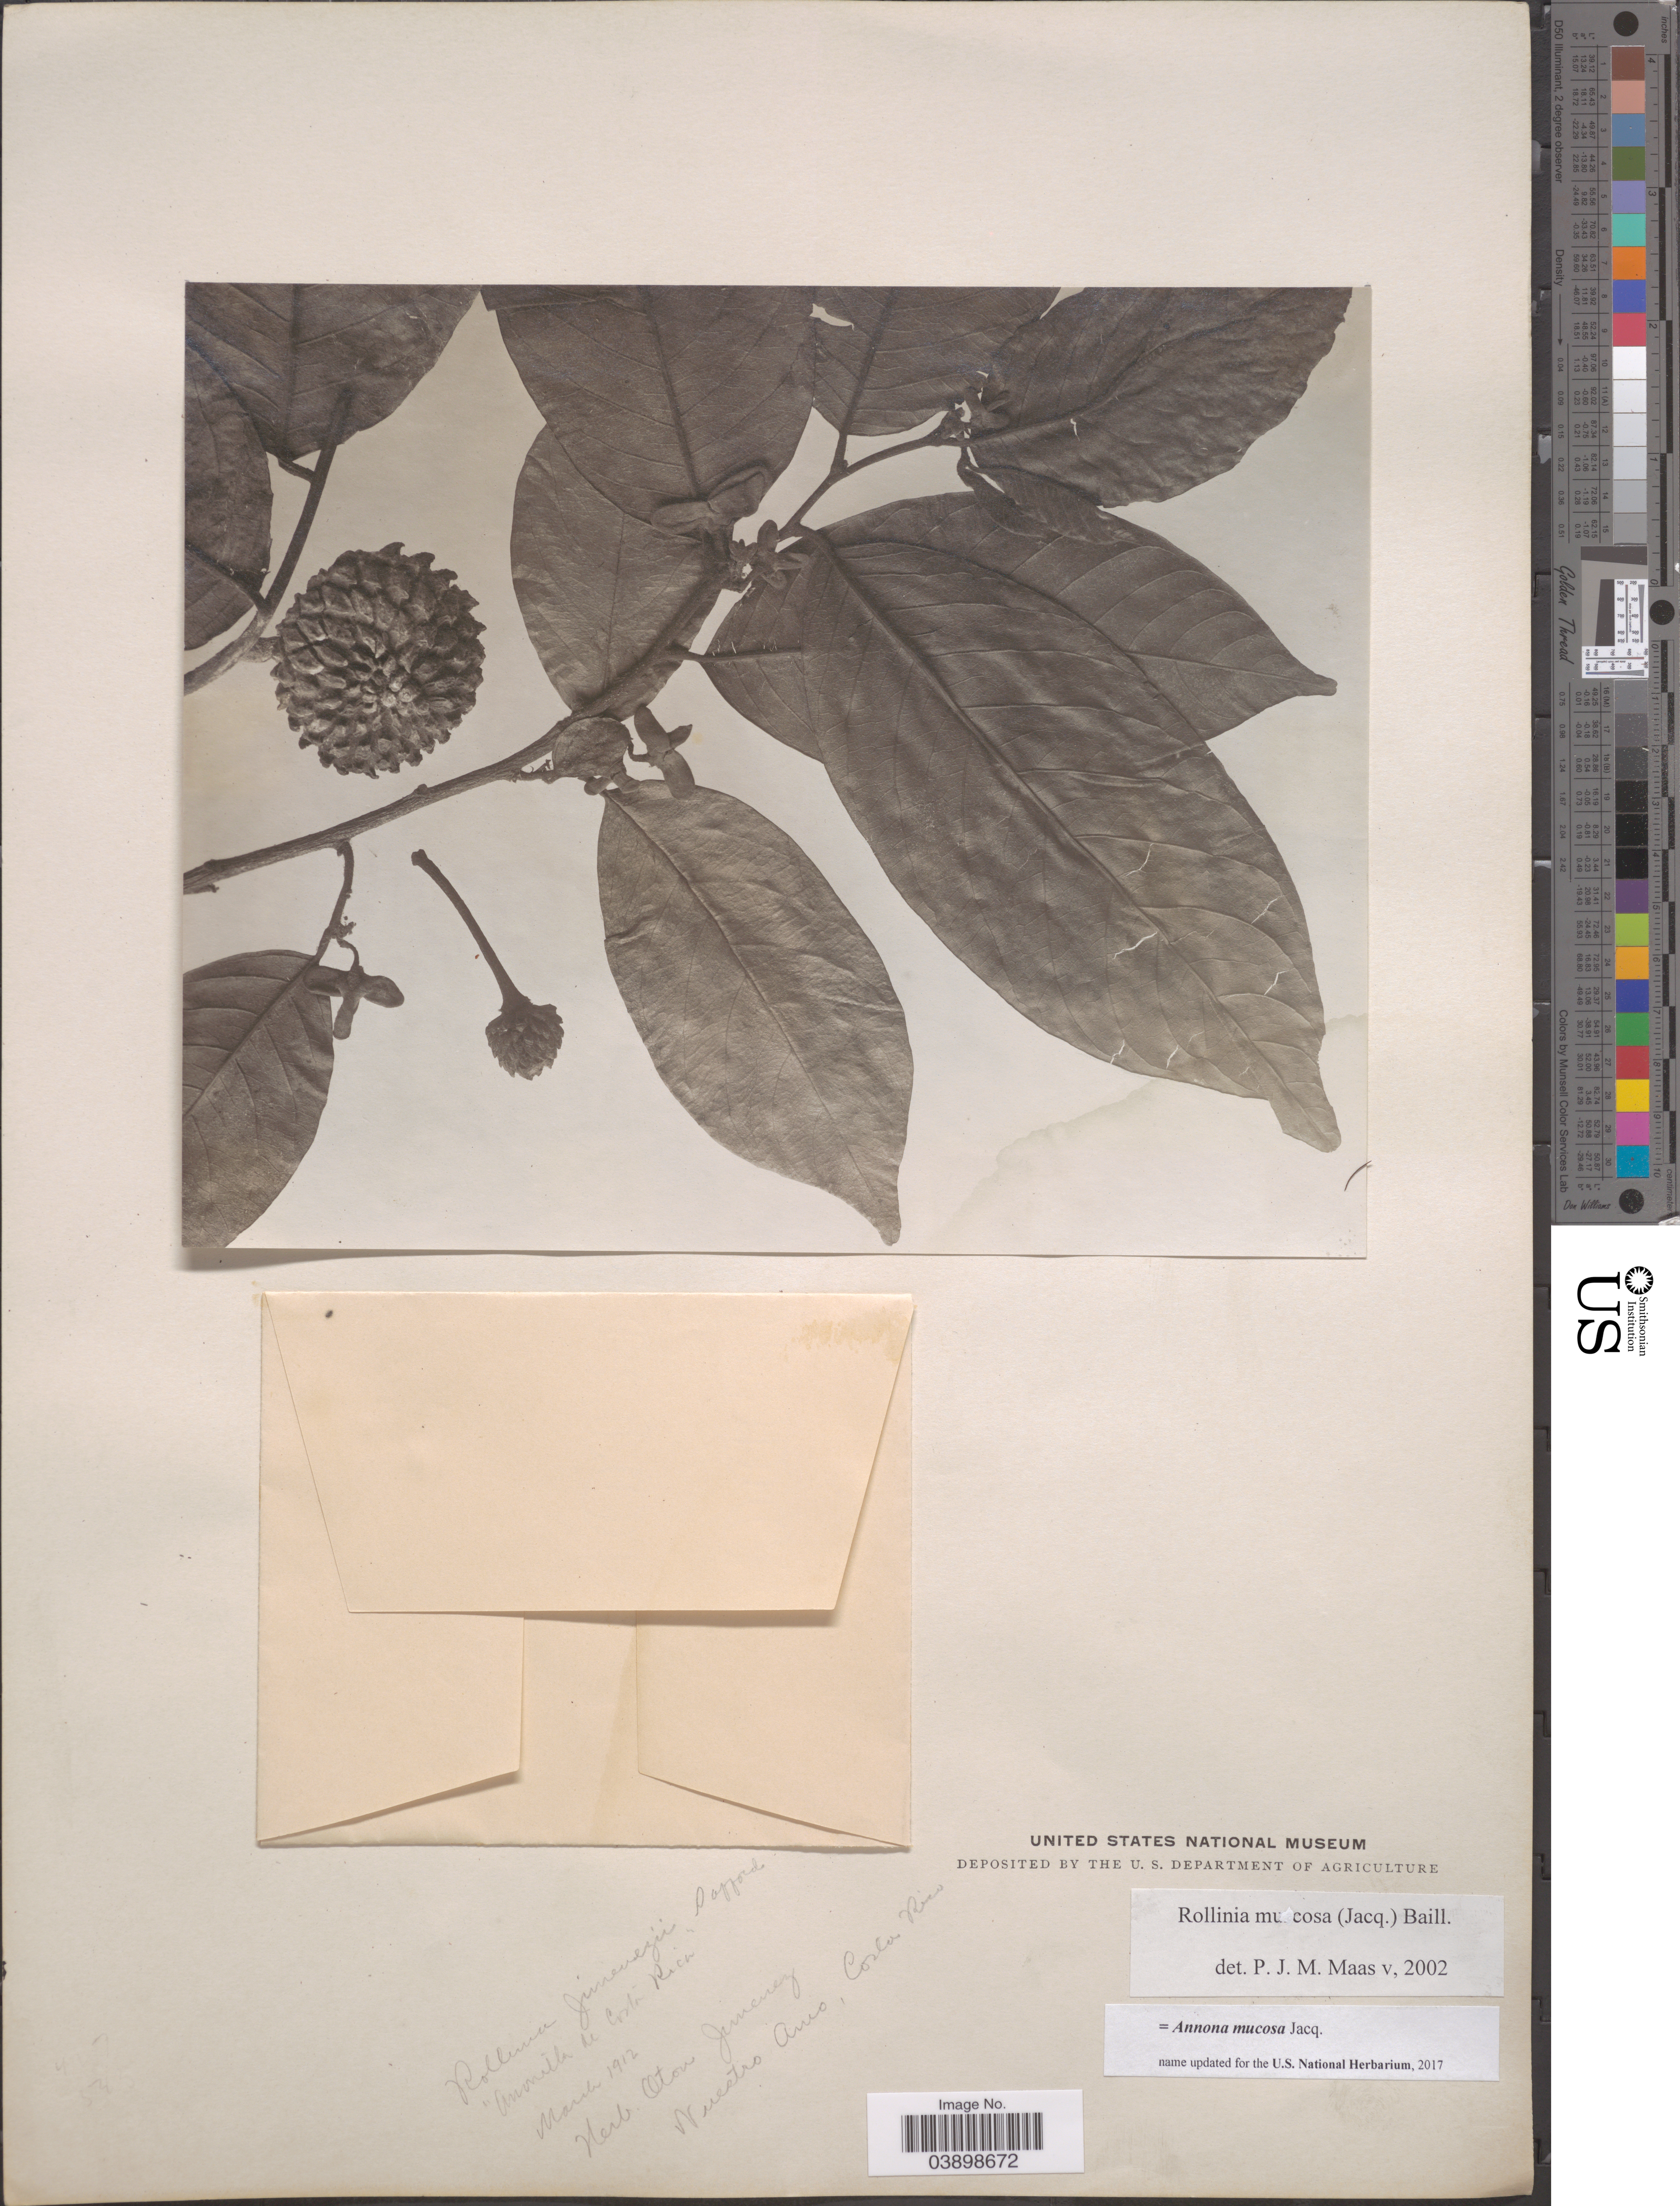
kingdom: Plantae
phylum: Tracheophyta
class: Magnoliopsida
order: Magnoliales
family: Annonaceae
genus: Annona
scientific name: Annona mucosa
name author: Jacq.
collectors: ex herb. O. Jimenez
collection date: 1912-03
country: Costa Rica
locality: Nuestro Amo.